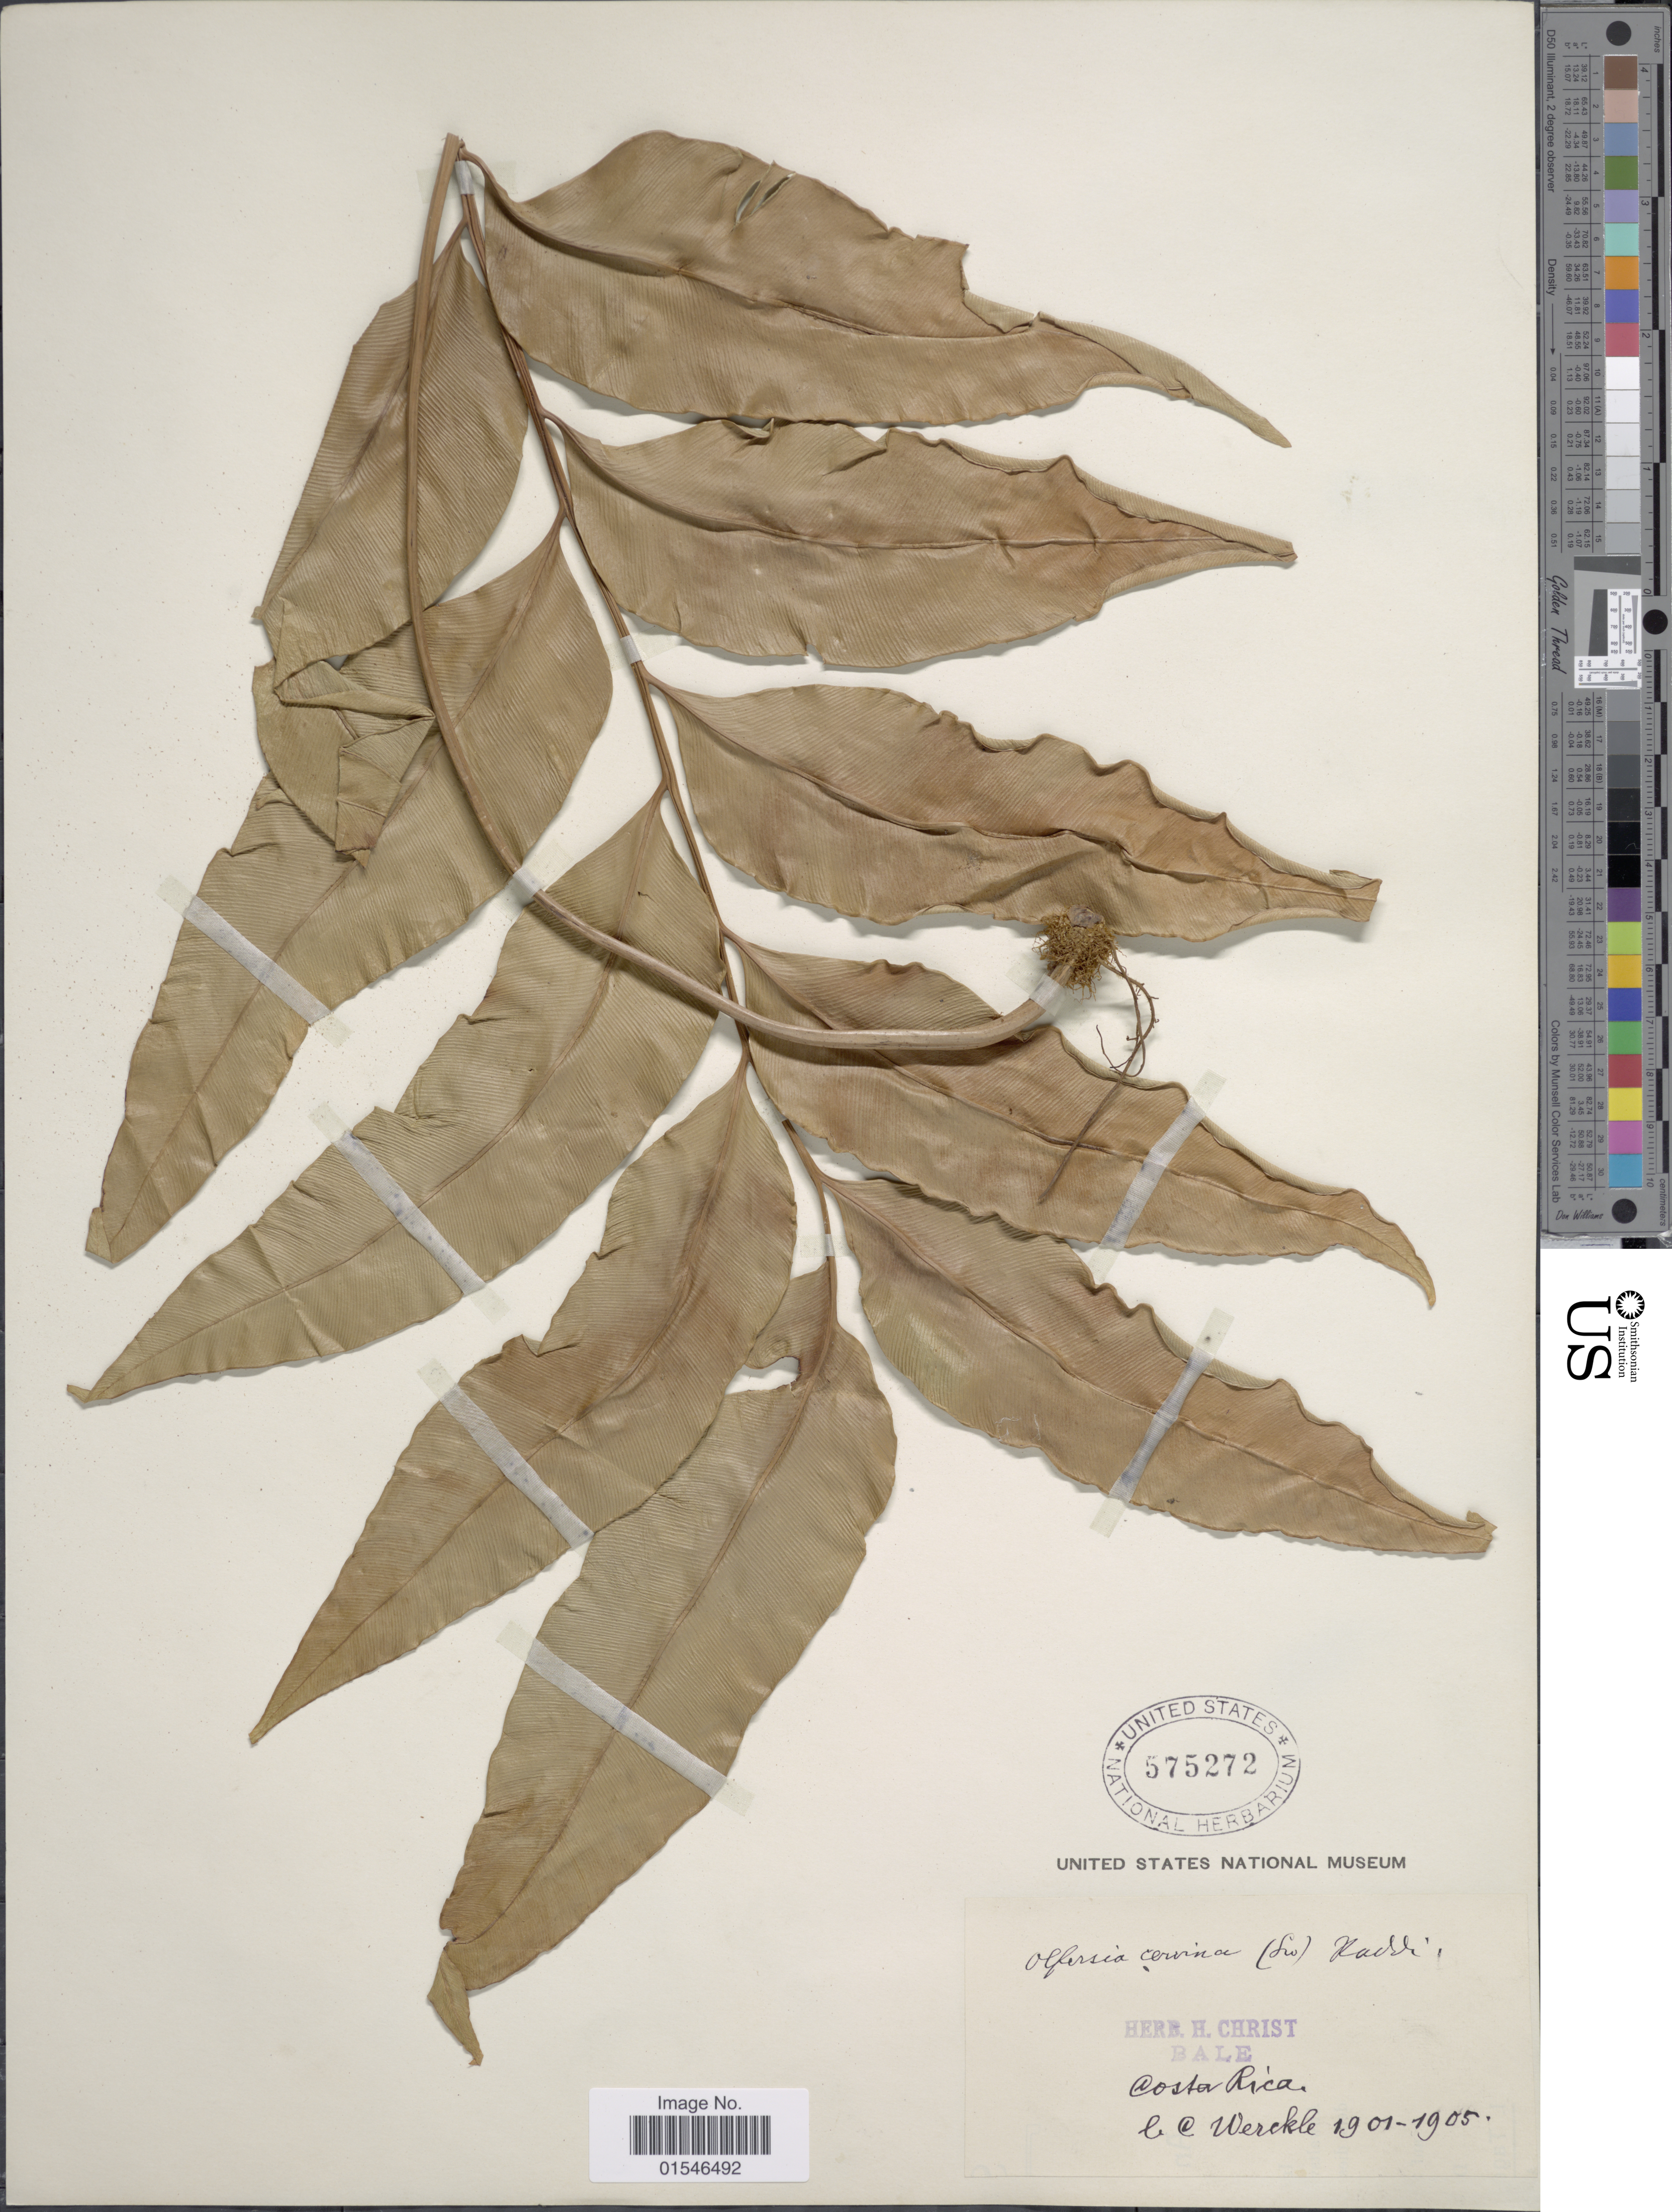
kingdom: Plantae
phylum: Tracheophyta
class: Polypodiopsida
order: Polypodiales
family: Dryopteridaceae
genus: Olfersia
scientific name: Olfersia cervina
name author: (L.) Kunze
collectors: C. C Wercklé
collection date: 1901/1905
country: Costa Rica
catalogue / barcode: US 575272